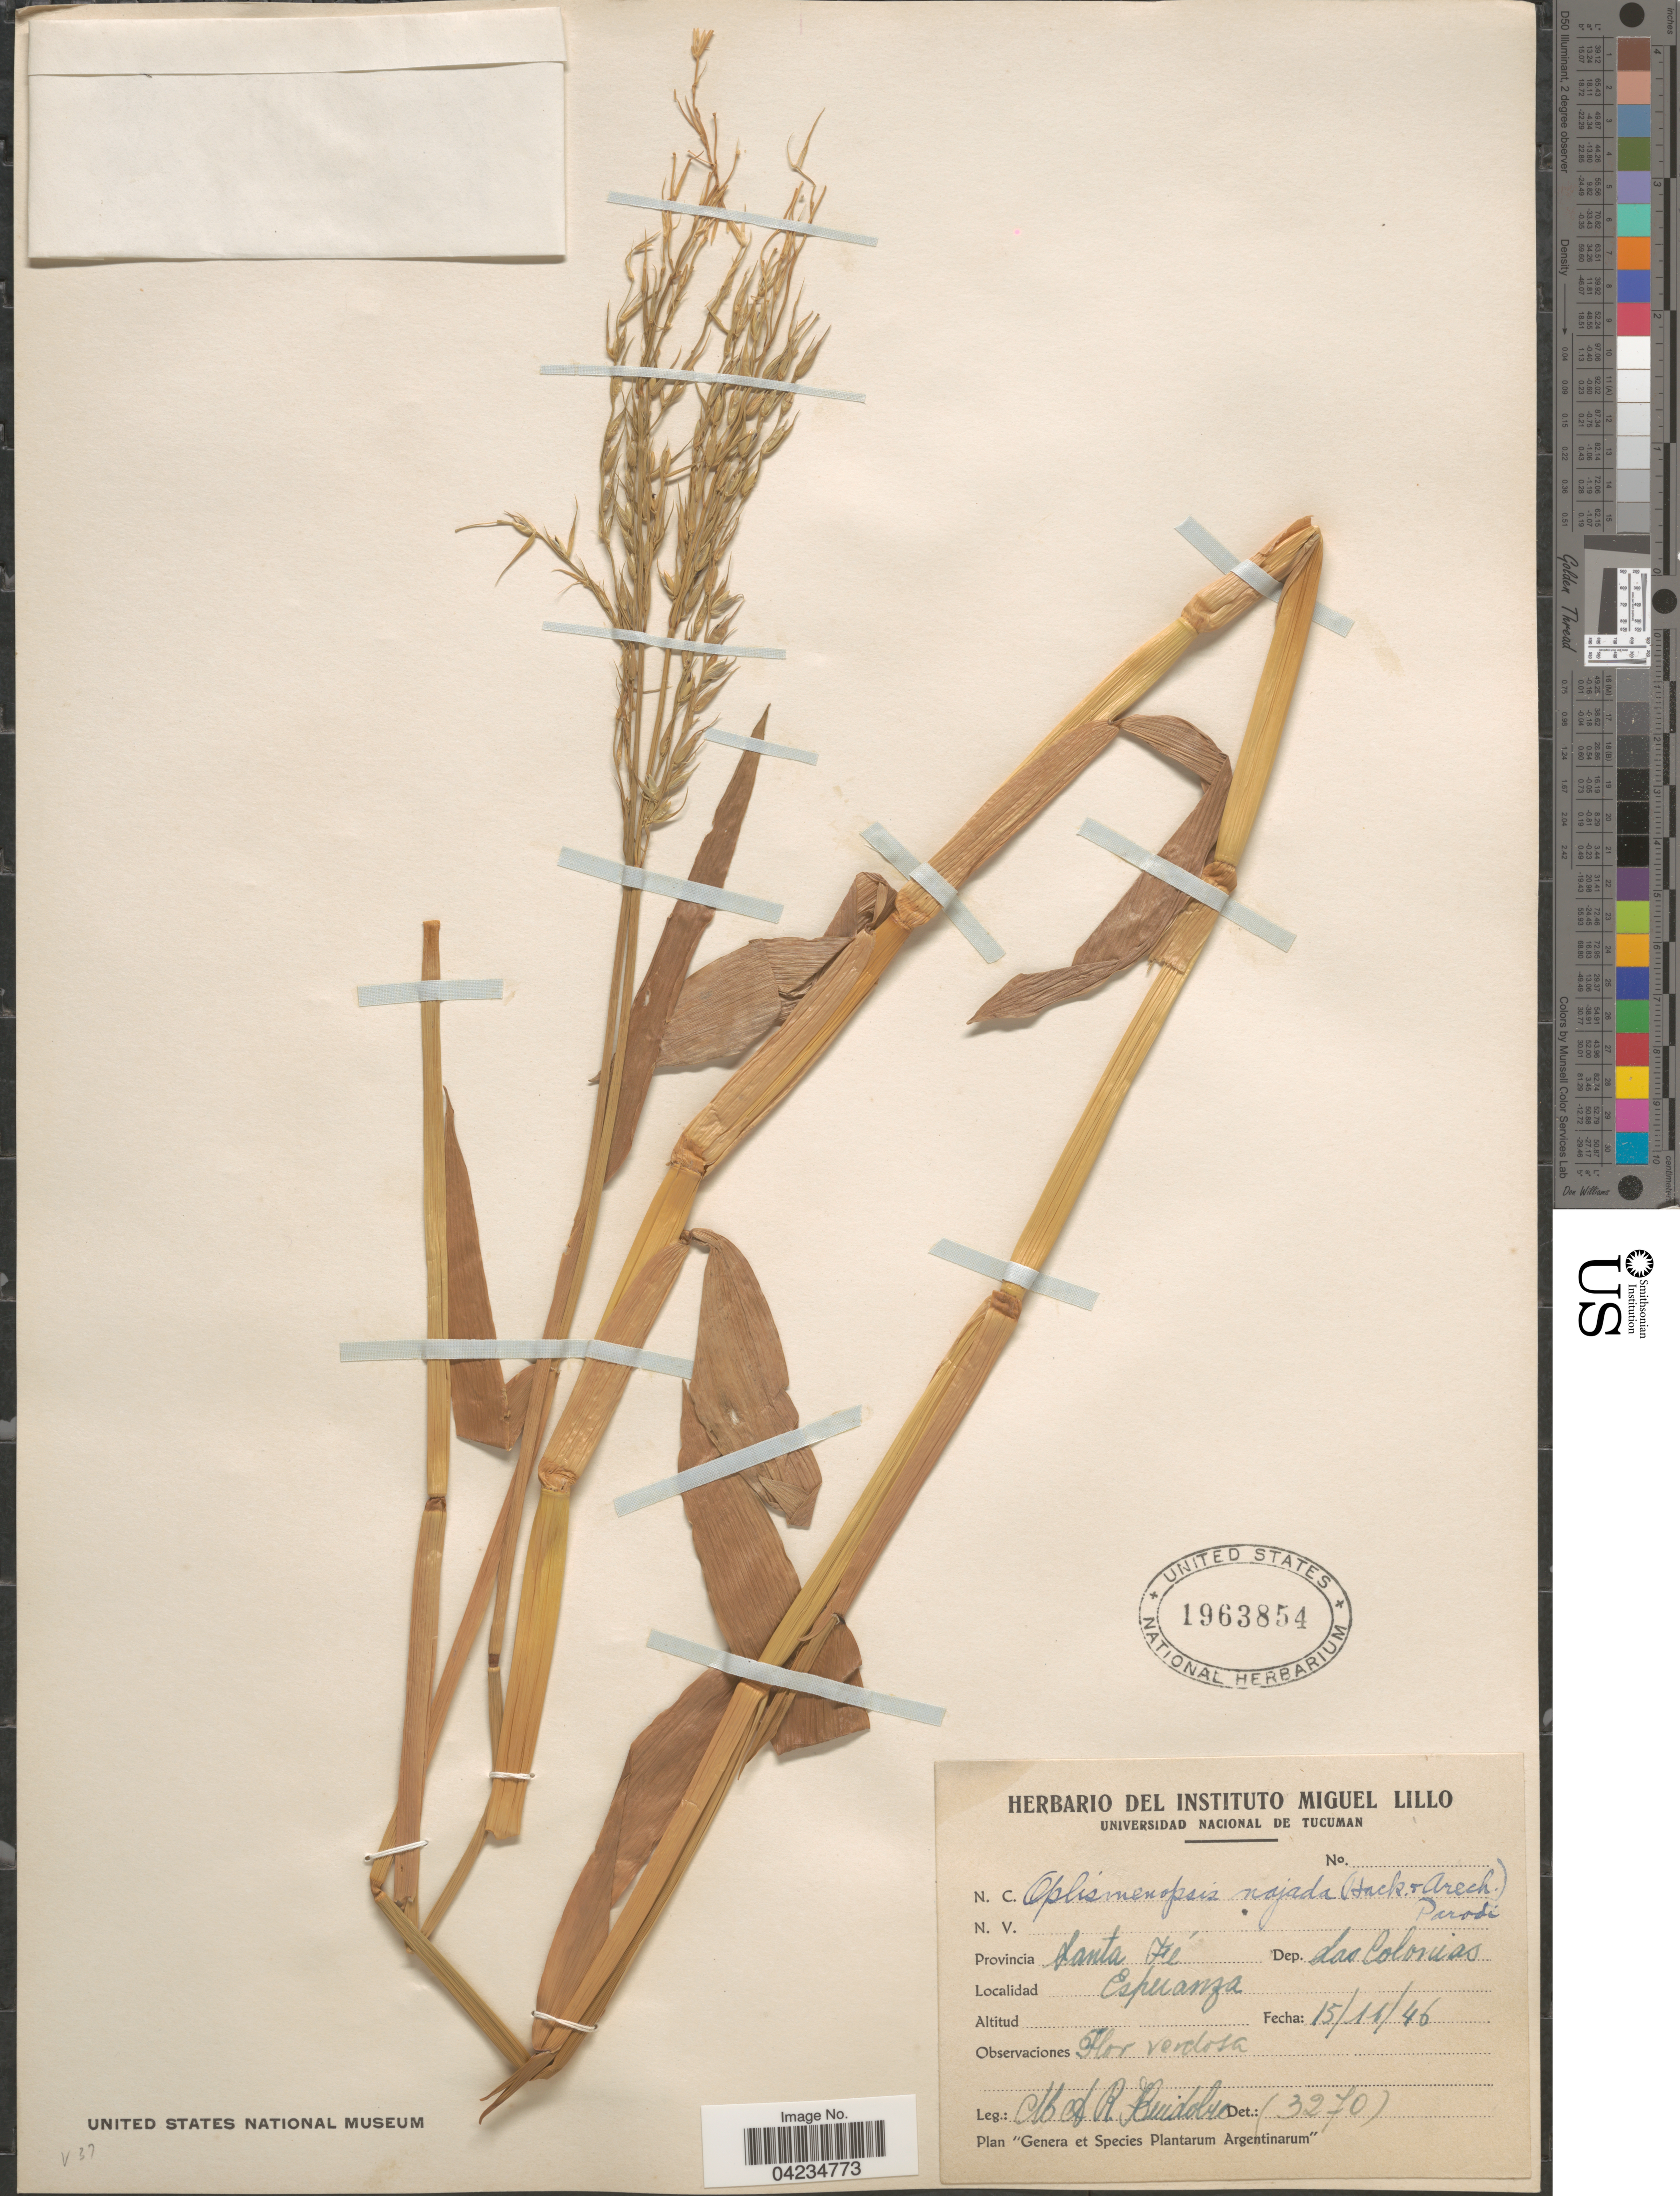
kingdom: Plantae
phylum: Tracheophyta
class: Liliopsida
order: Poales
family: Poaceae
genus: Oplismenopsis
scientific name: Oplismenopsis najada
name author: (Hack. & Arechav.) Parodi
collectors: M. Ruiz Huidobro & R. Huidobro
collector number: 3270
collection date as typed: Transcribed d/m/y: 15/11/46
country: Argentina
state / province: Santa Fe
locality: Dep. Las Colonias. Esperanza.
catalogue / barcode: US 1963854